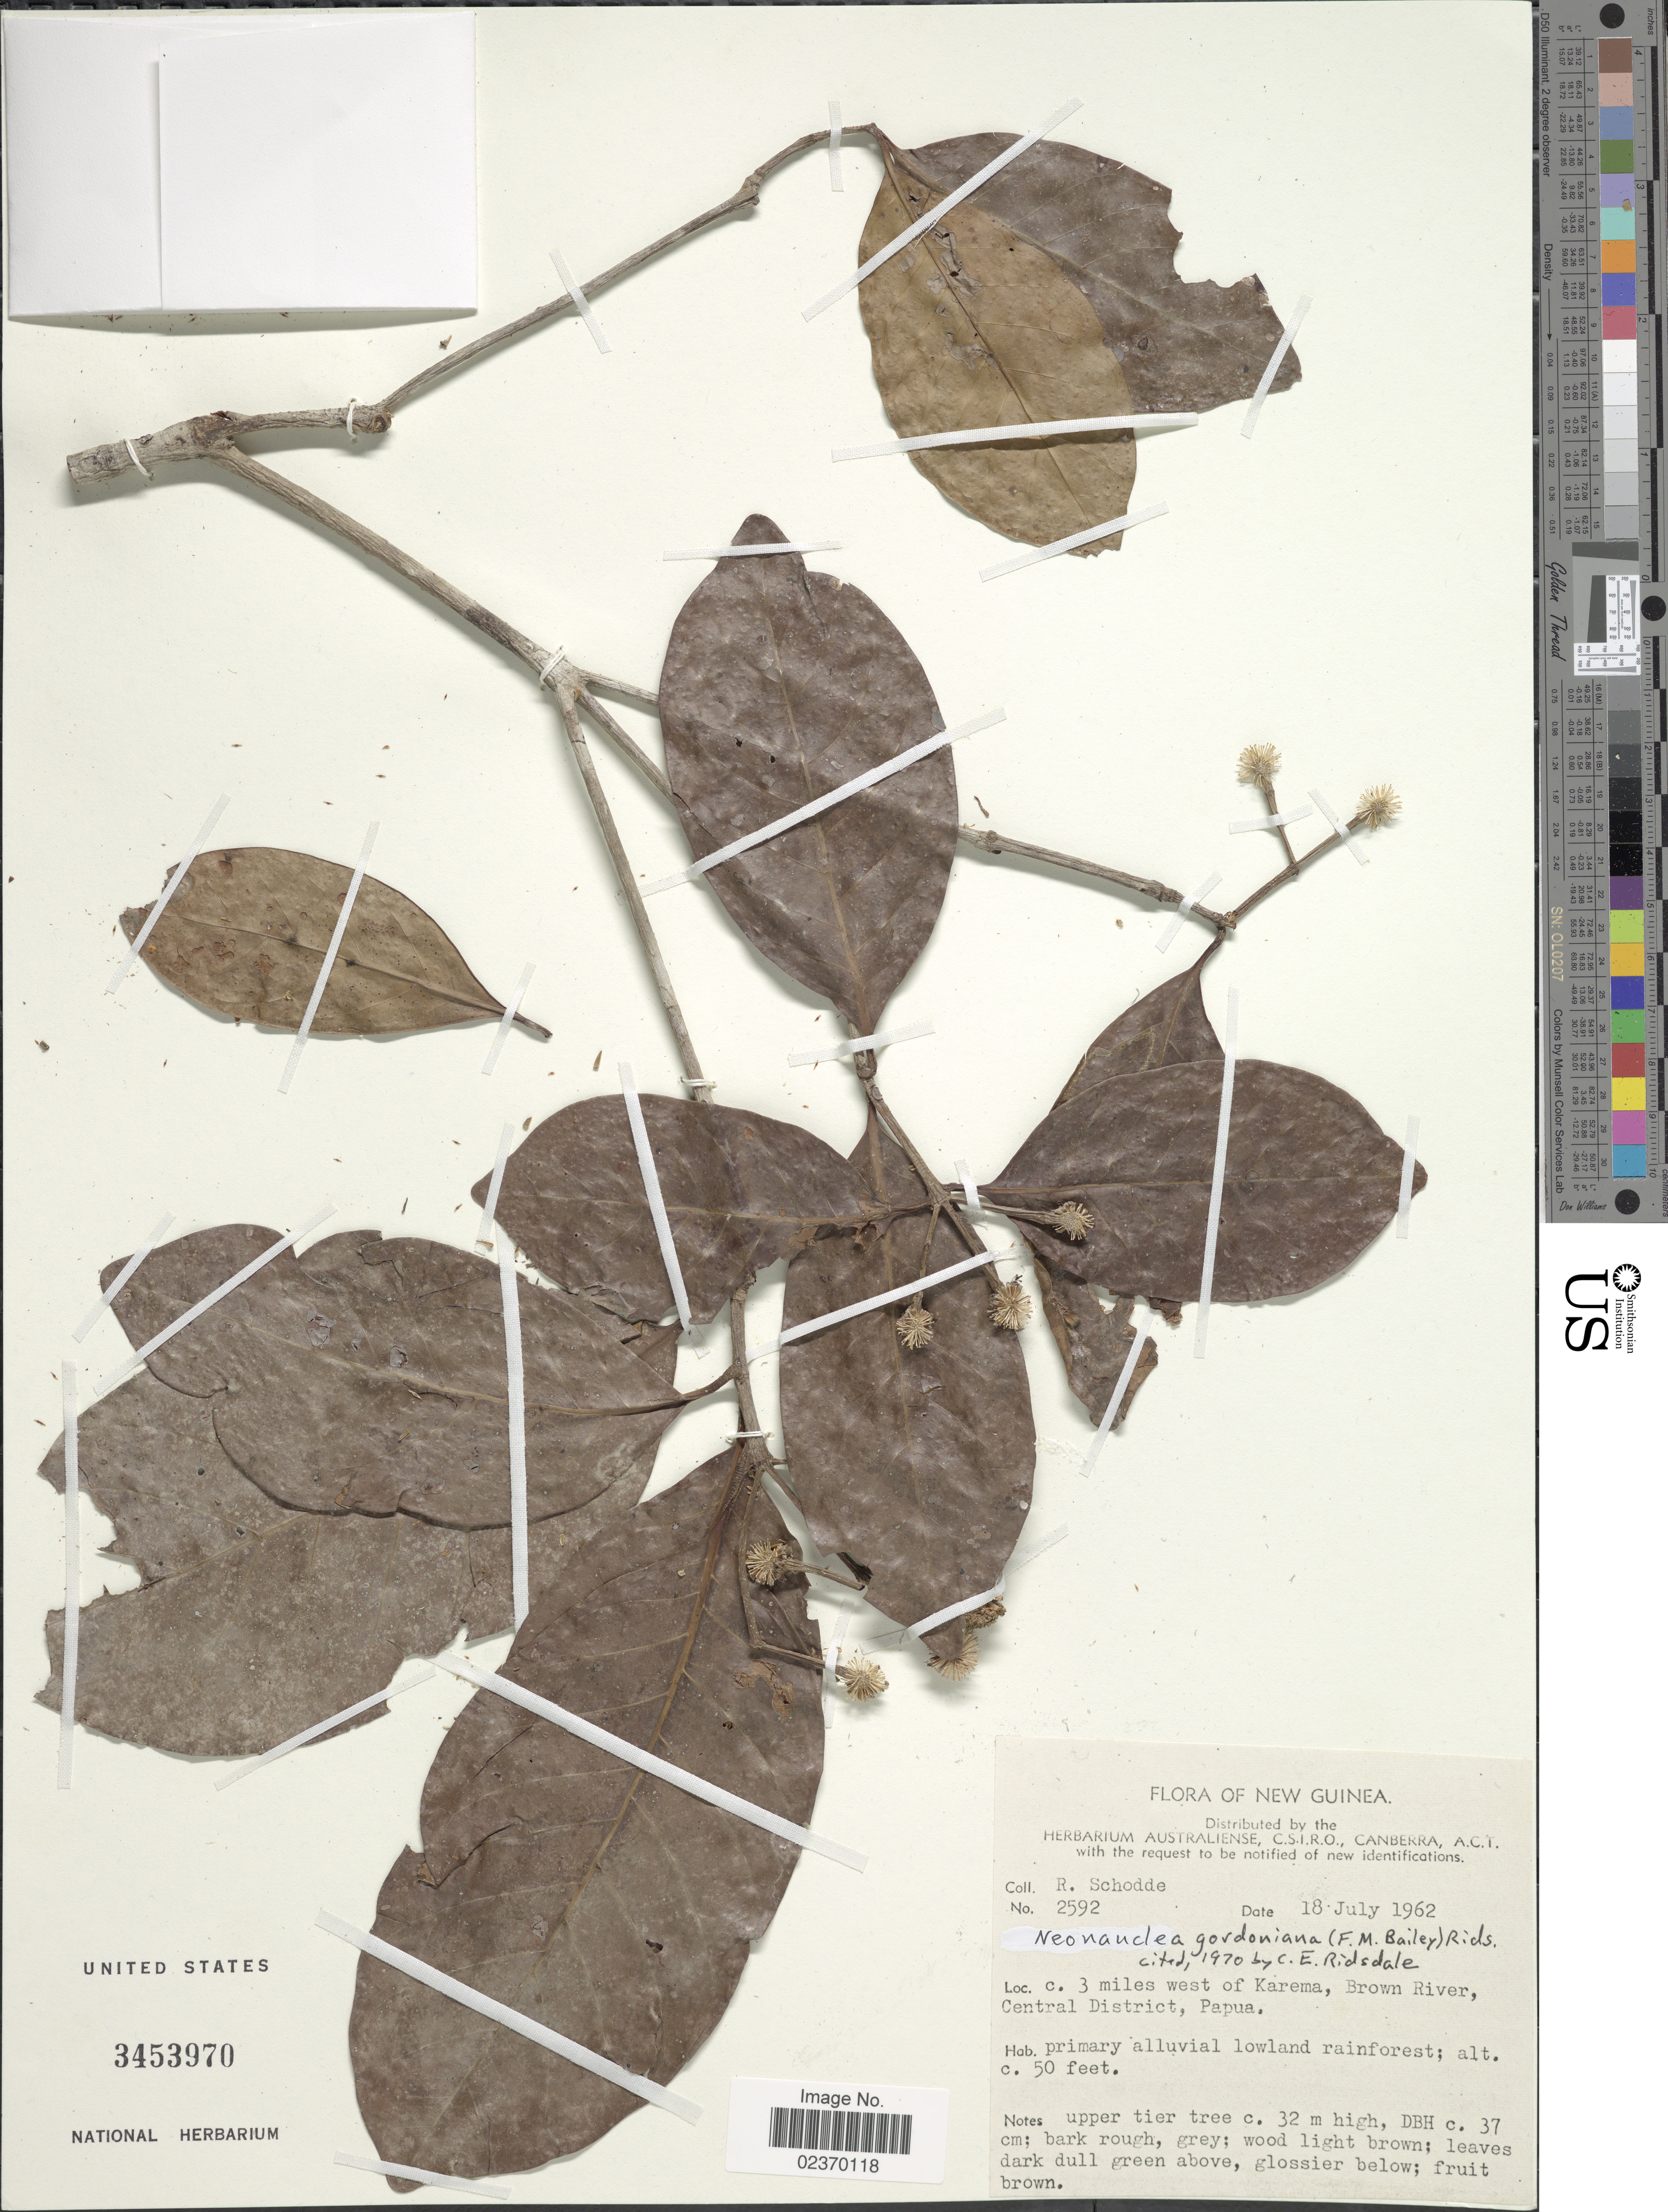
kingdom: Plantae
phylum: Tracheophyta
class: Magnoliopsida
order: Gentianales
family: Rubiaceae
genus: Neonauclea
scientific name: Neonauclea glabra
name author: (Roxb.) Bakh. f. & Risdale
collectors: R. Schodde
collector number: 2592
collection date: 1962-07-18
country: Papua New Guinea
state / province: Central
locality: New Guinea, c. 3 miles west Karema, Brown River, Central District, primary alluvial lowland rainforest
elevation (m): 15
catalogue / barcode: US 3453970